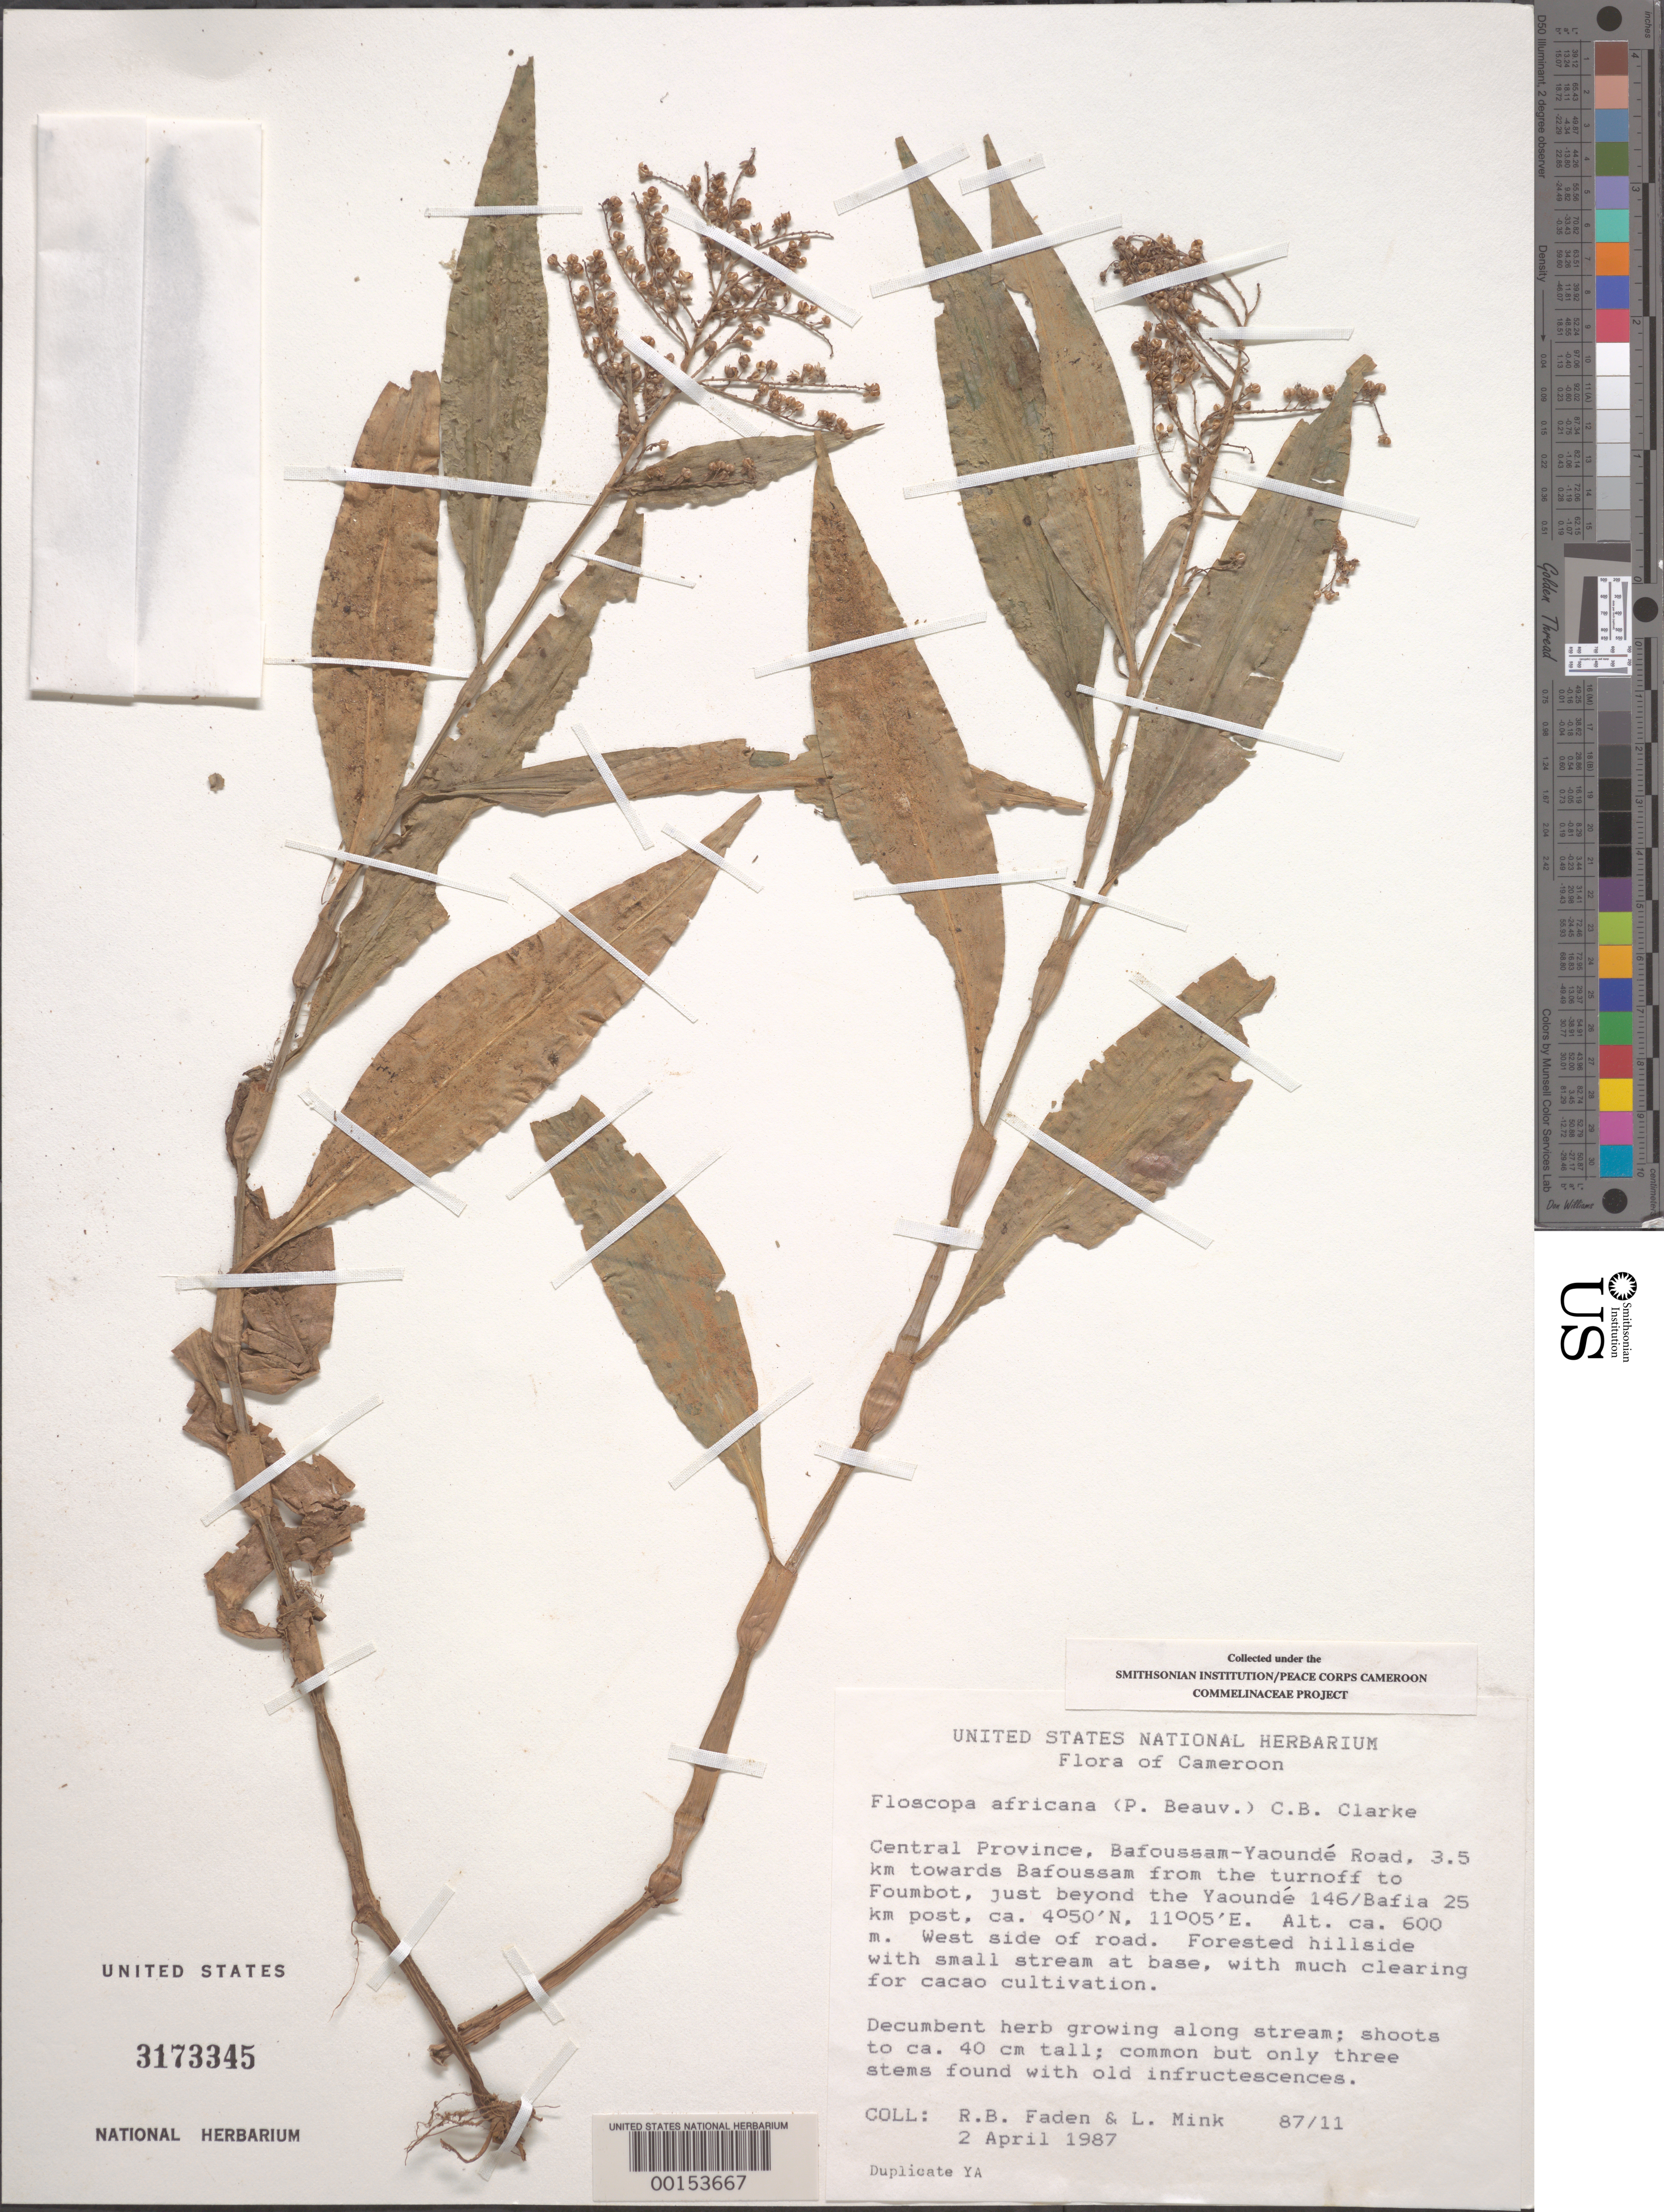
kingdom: Plantae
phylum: Tracheophyta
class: Liliopsida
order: Commelinales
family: Commelinaceae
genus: Floscopa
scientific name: Floscopa africana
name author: (P. Beauv.) C.B. Clarke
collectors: R. B. Faden & L. Mink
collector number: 87/11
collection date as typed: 02 Apr 1987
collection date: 1987-04-02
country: Cameroon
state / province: Centre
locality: Bafoussam-yaounde road, 3.5 km towards bafoussam from turnoff to foumbot, just beyond yaounde 146/bafia 25 km post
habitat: Forested hillside with small stream at base, clearing for cacao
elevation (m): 600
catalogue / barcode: US 3173345